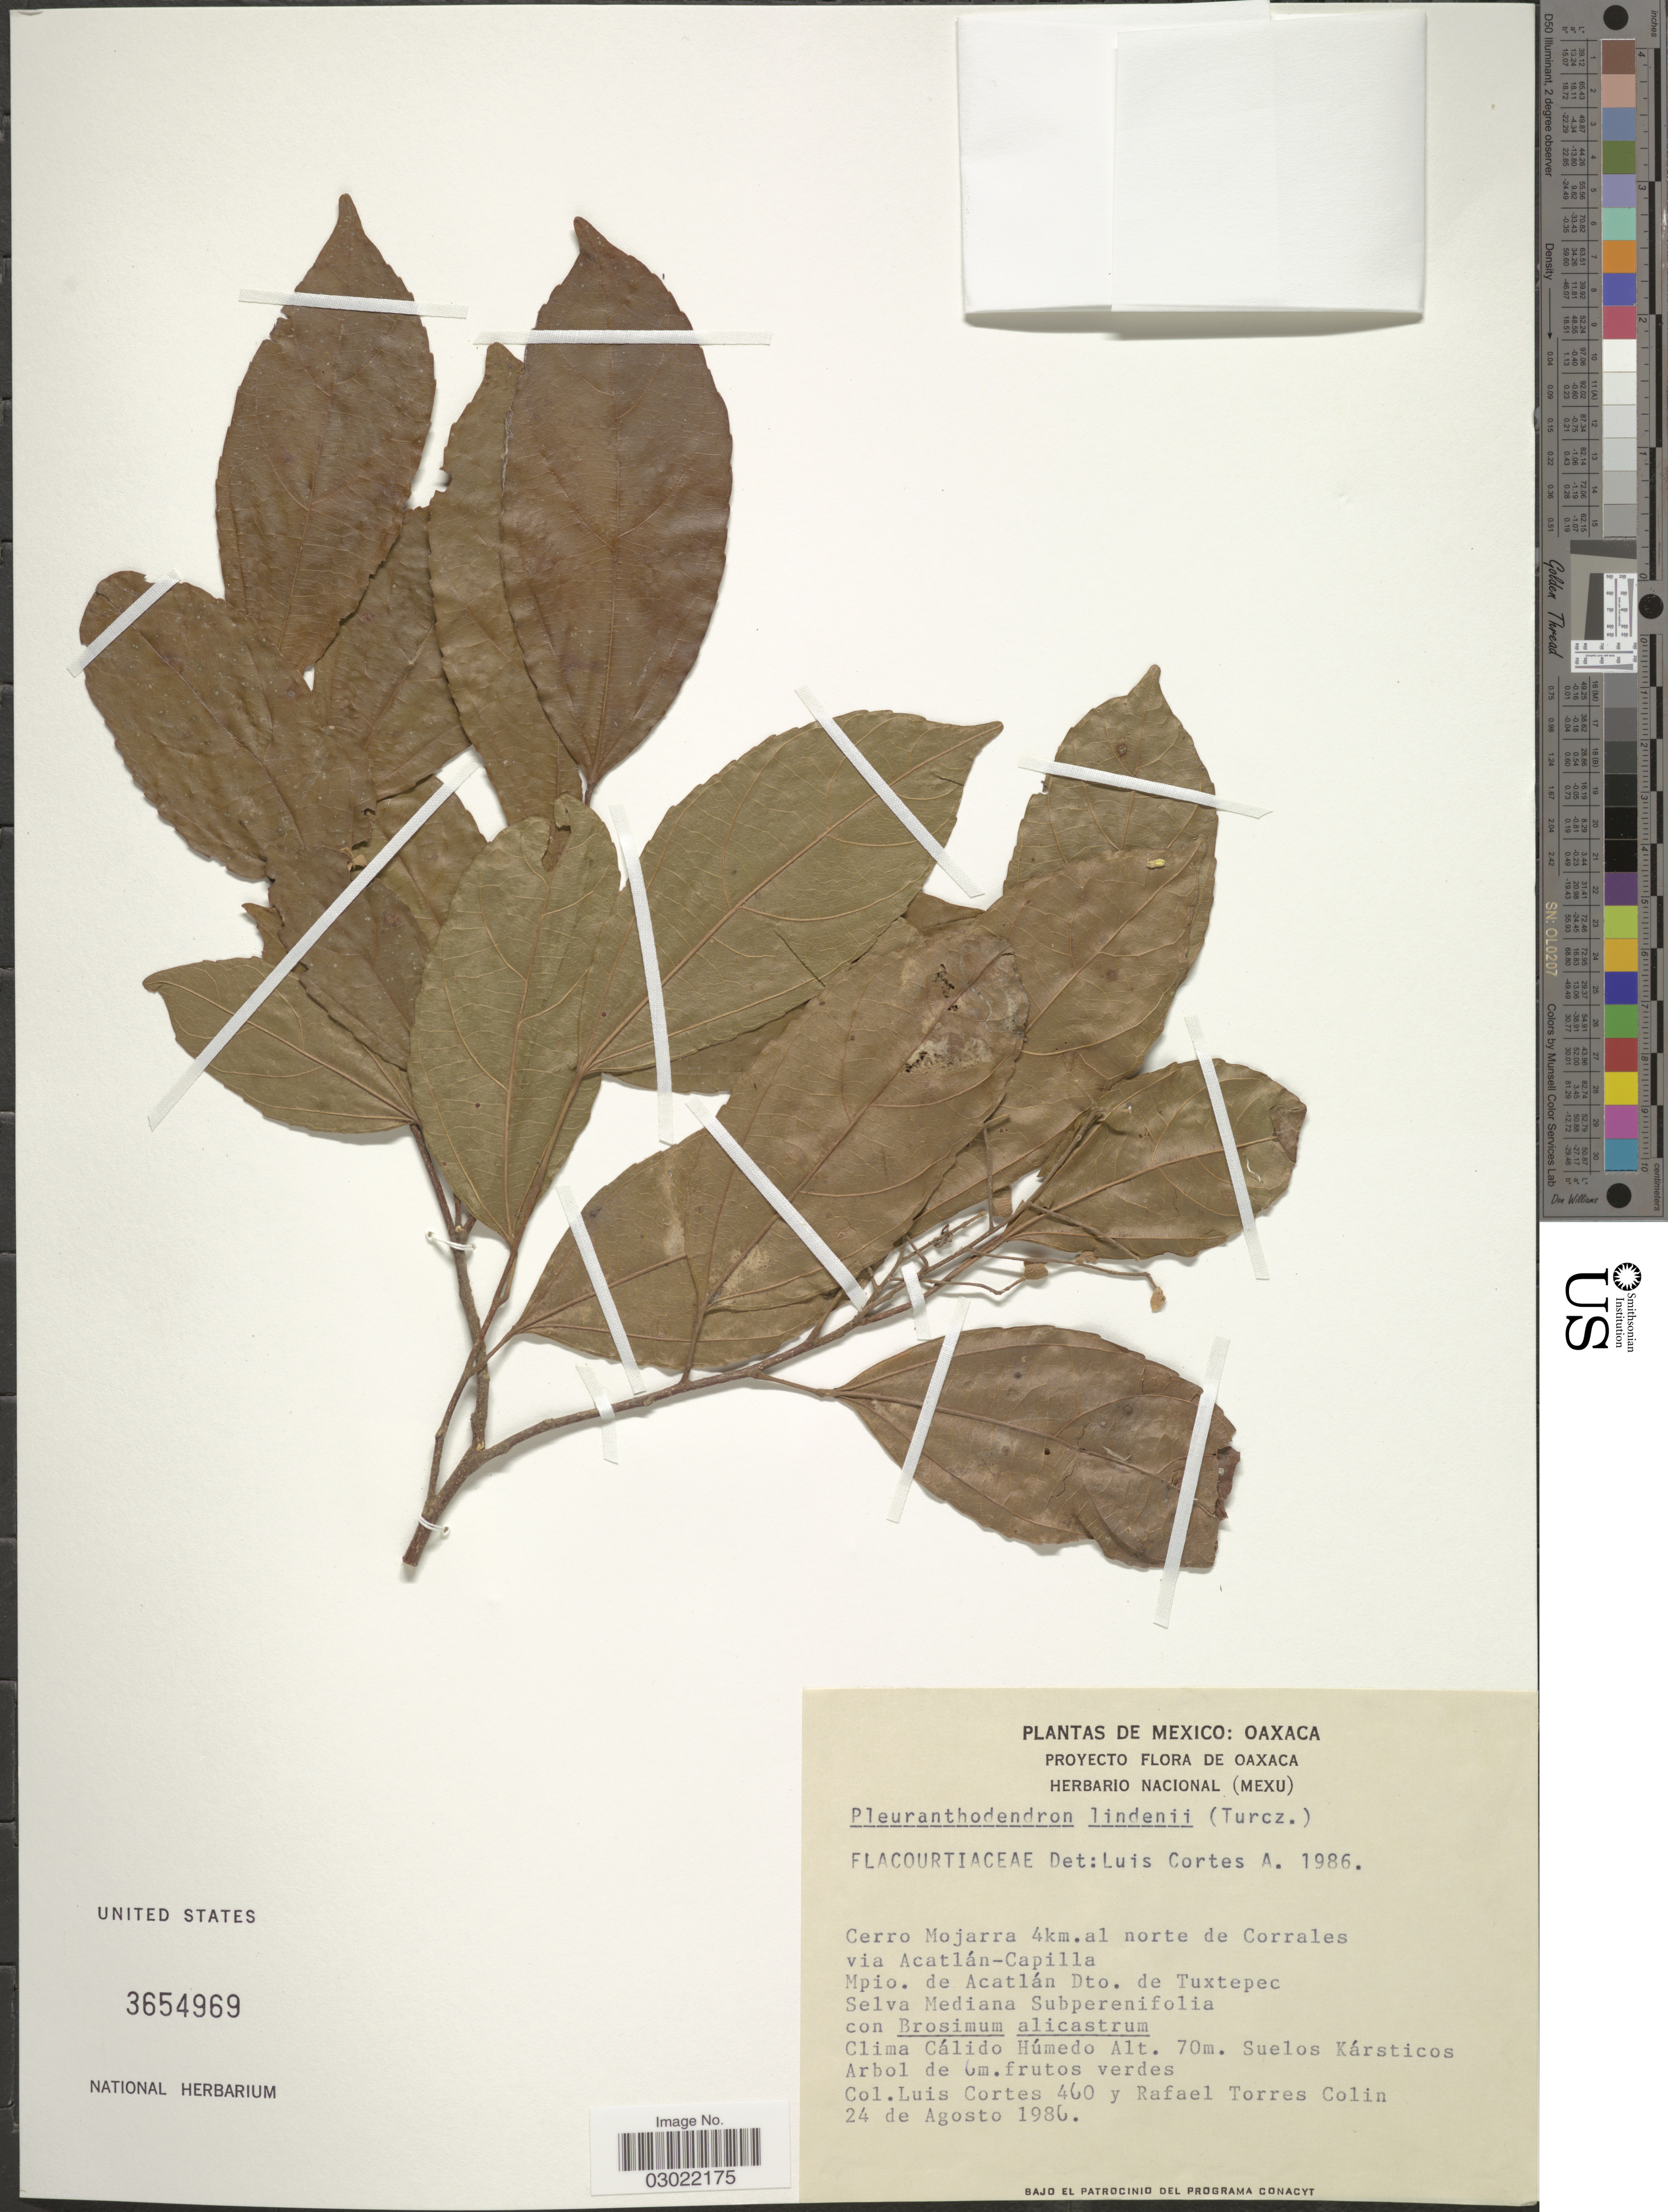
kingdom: Plantae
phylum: Tracheophyta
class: Magnoliopsida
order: Malpighiales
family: Salicaceae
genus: Pleuranthodendron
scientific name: Pleuranthodendron lindenii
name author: (Turcz.) Sleumer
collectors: L. Cortes & R. Torres C.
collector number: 460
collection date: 1980-08-24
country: Mexico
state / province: Oaxaca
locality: Cerro Mojarra 4km. al norte de Corrales via Acatlán-Capilla. Mpio. de Acatlán Dto. de Tuxtepec.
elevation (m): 70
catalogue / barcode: US 3654969